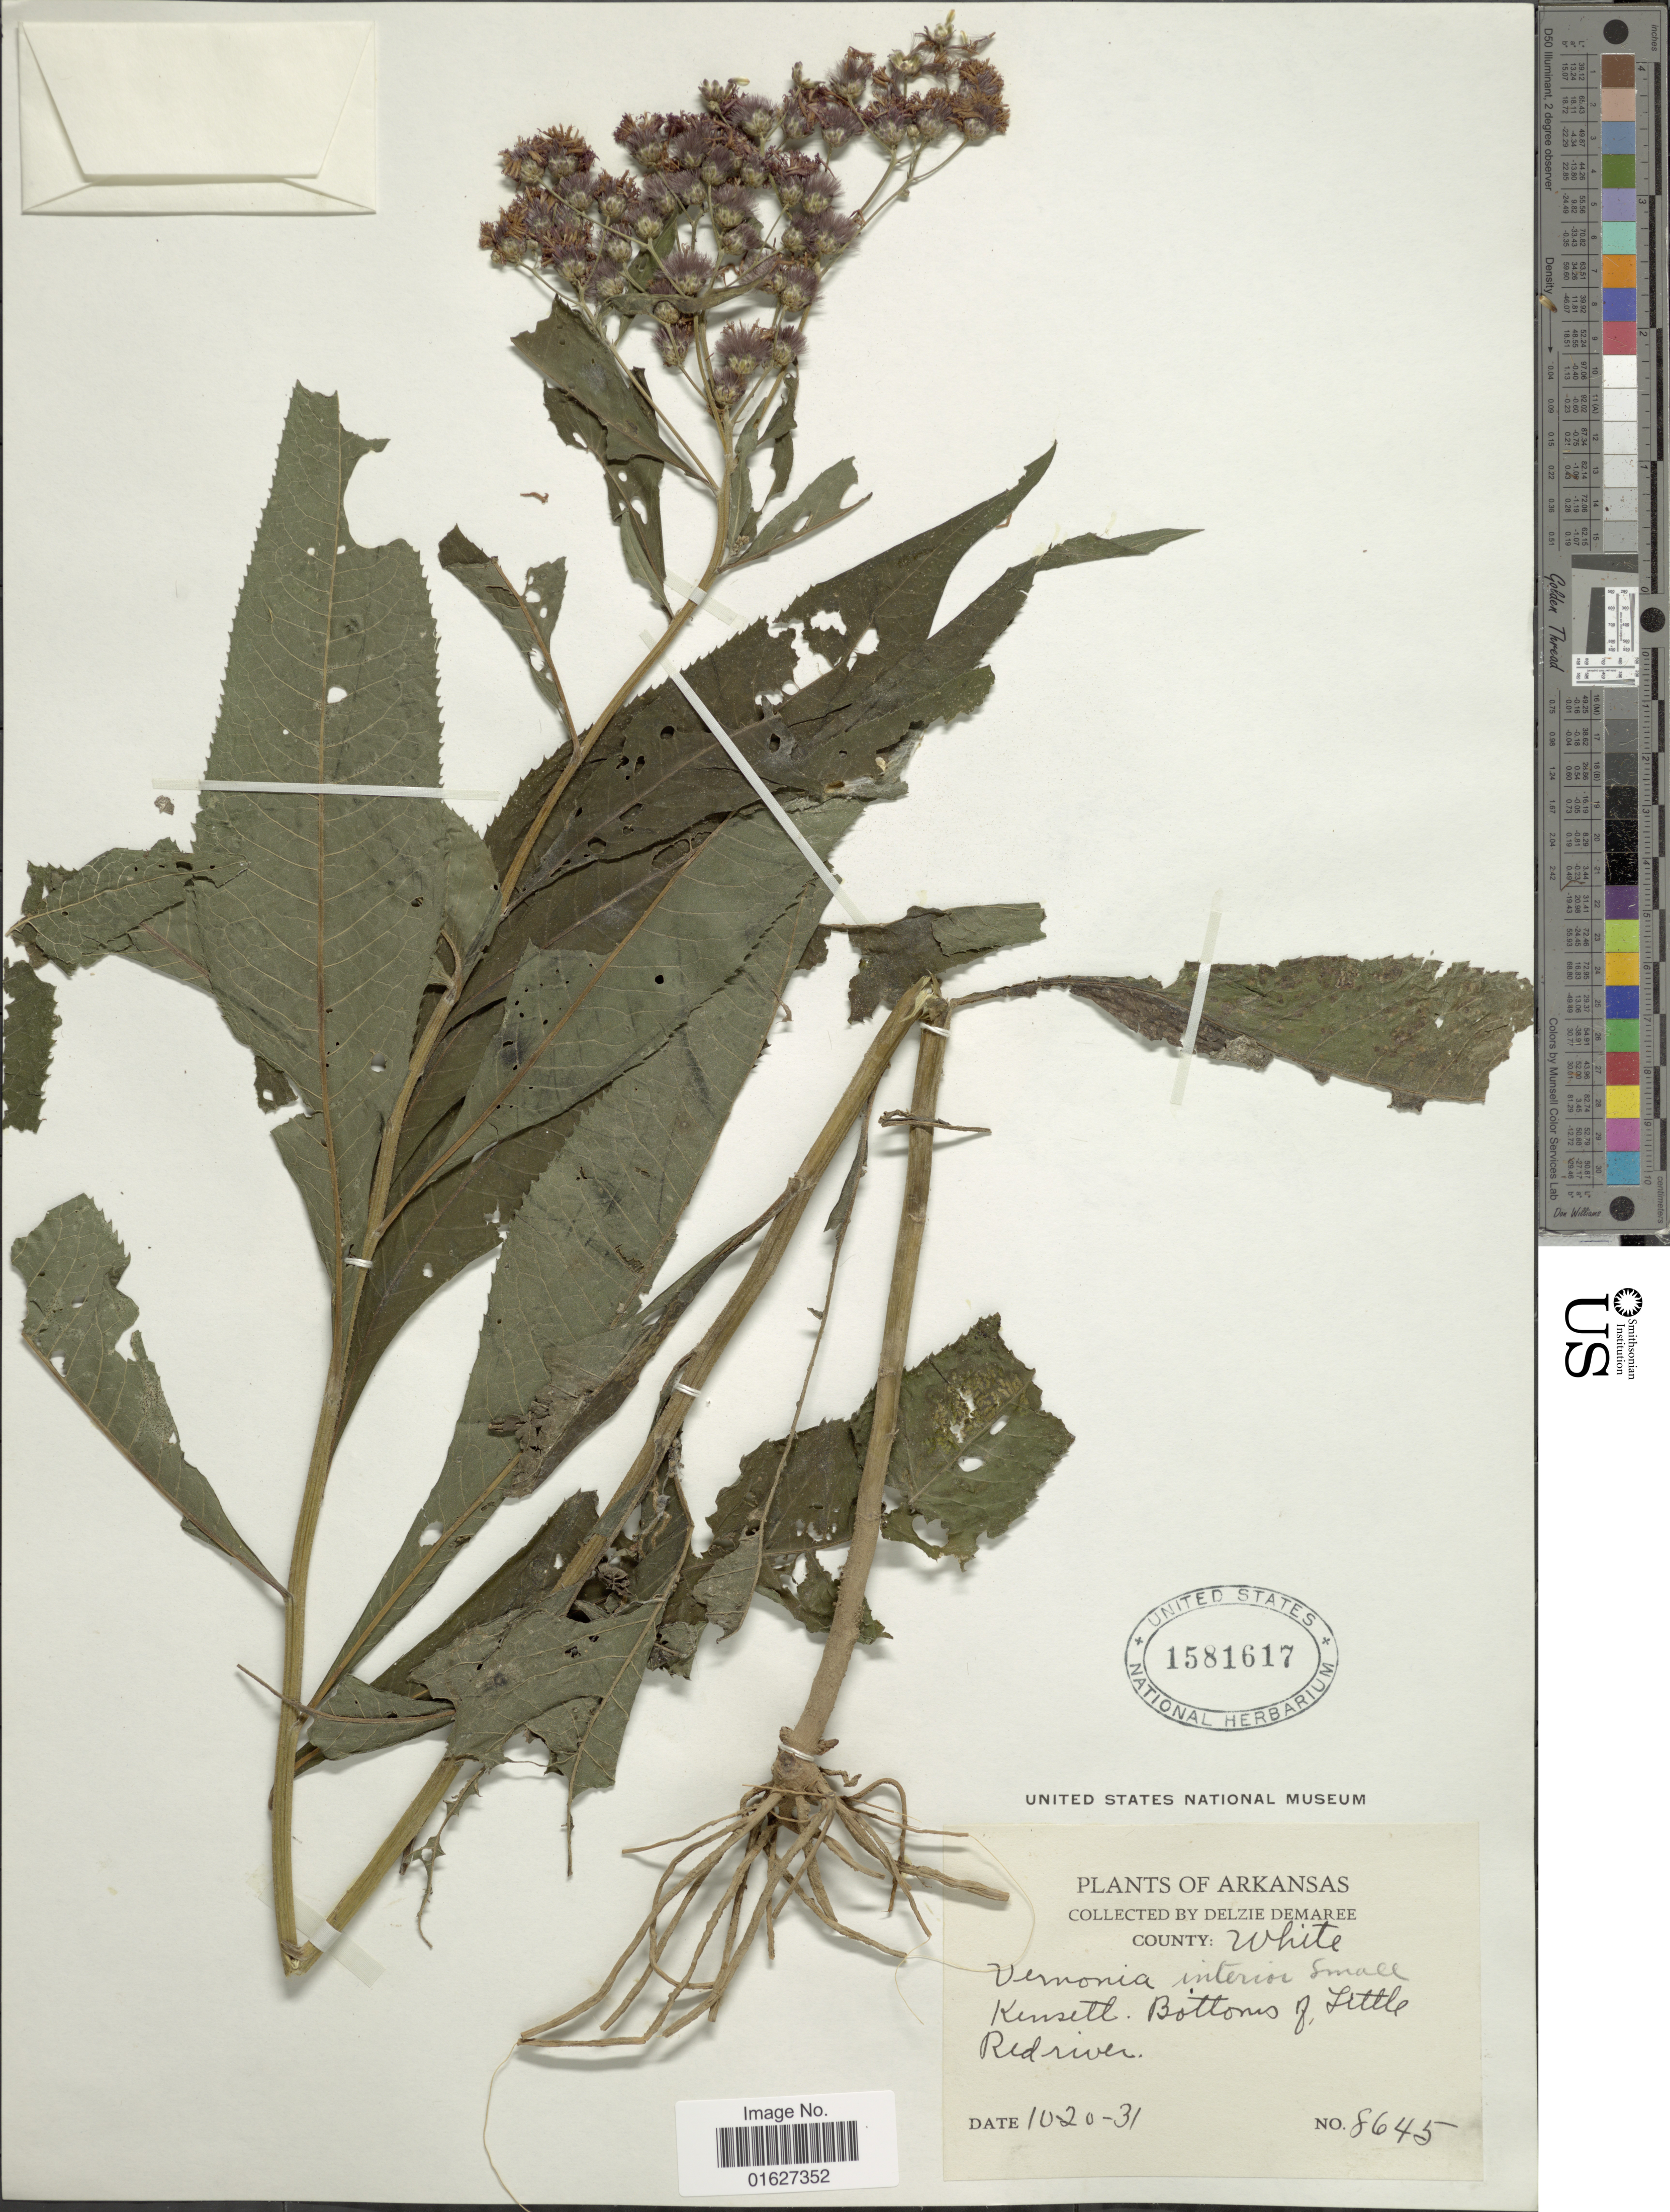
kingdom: Plantae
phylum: Tracheophyta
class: Magnoliopsida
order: Asterales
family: Asteraceae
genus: Vernonia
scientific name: Vernonia baldwinii subsp. interior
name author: (Small) Faust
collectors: D. Demaree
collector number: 8645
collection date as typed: Transcribed d/m/y: 20/10/31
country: United States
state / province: Arkansas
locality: Kensett. Bottoms of Little Red river. County: White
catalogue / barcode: US 1581617